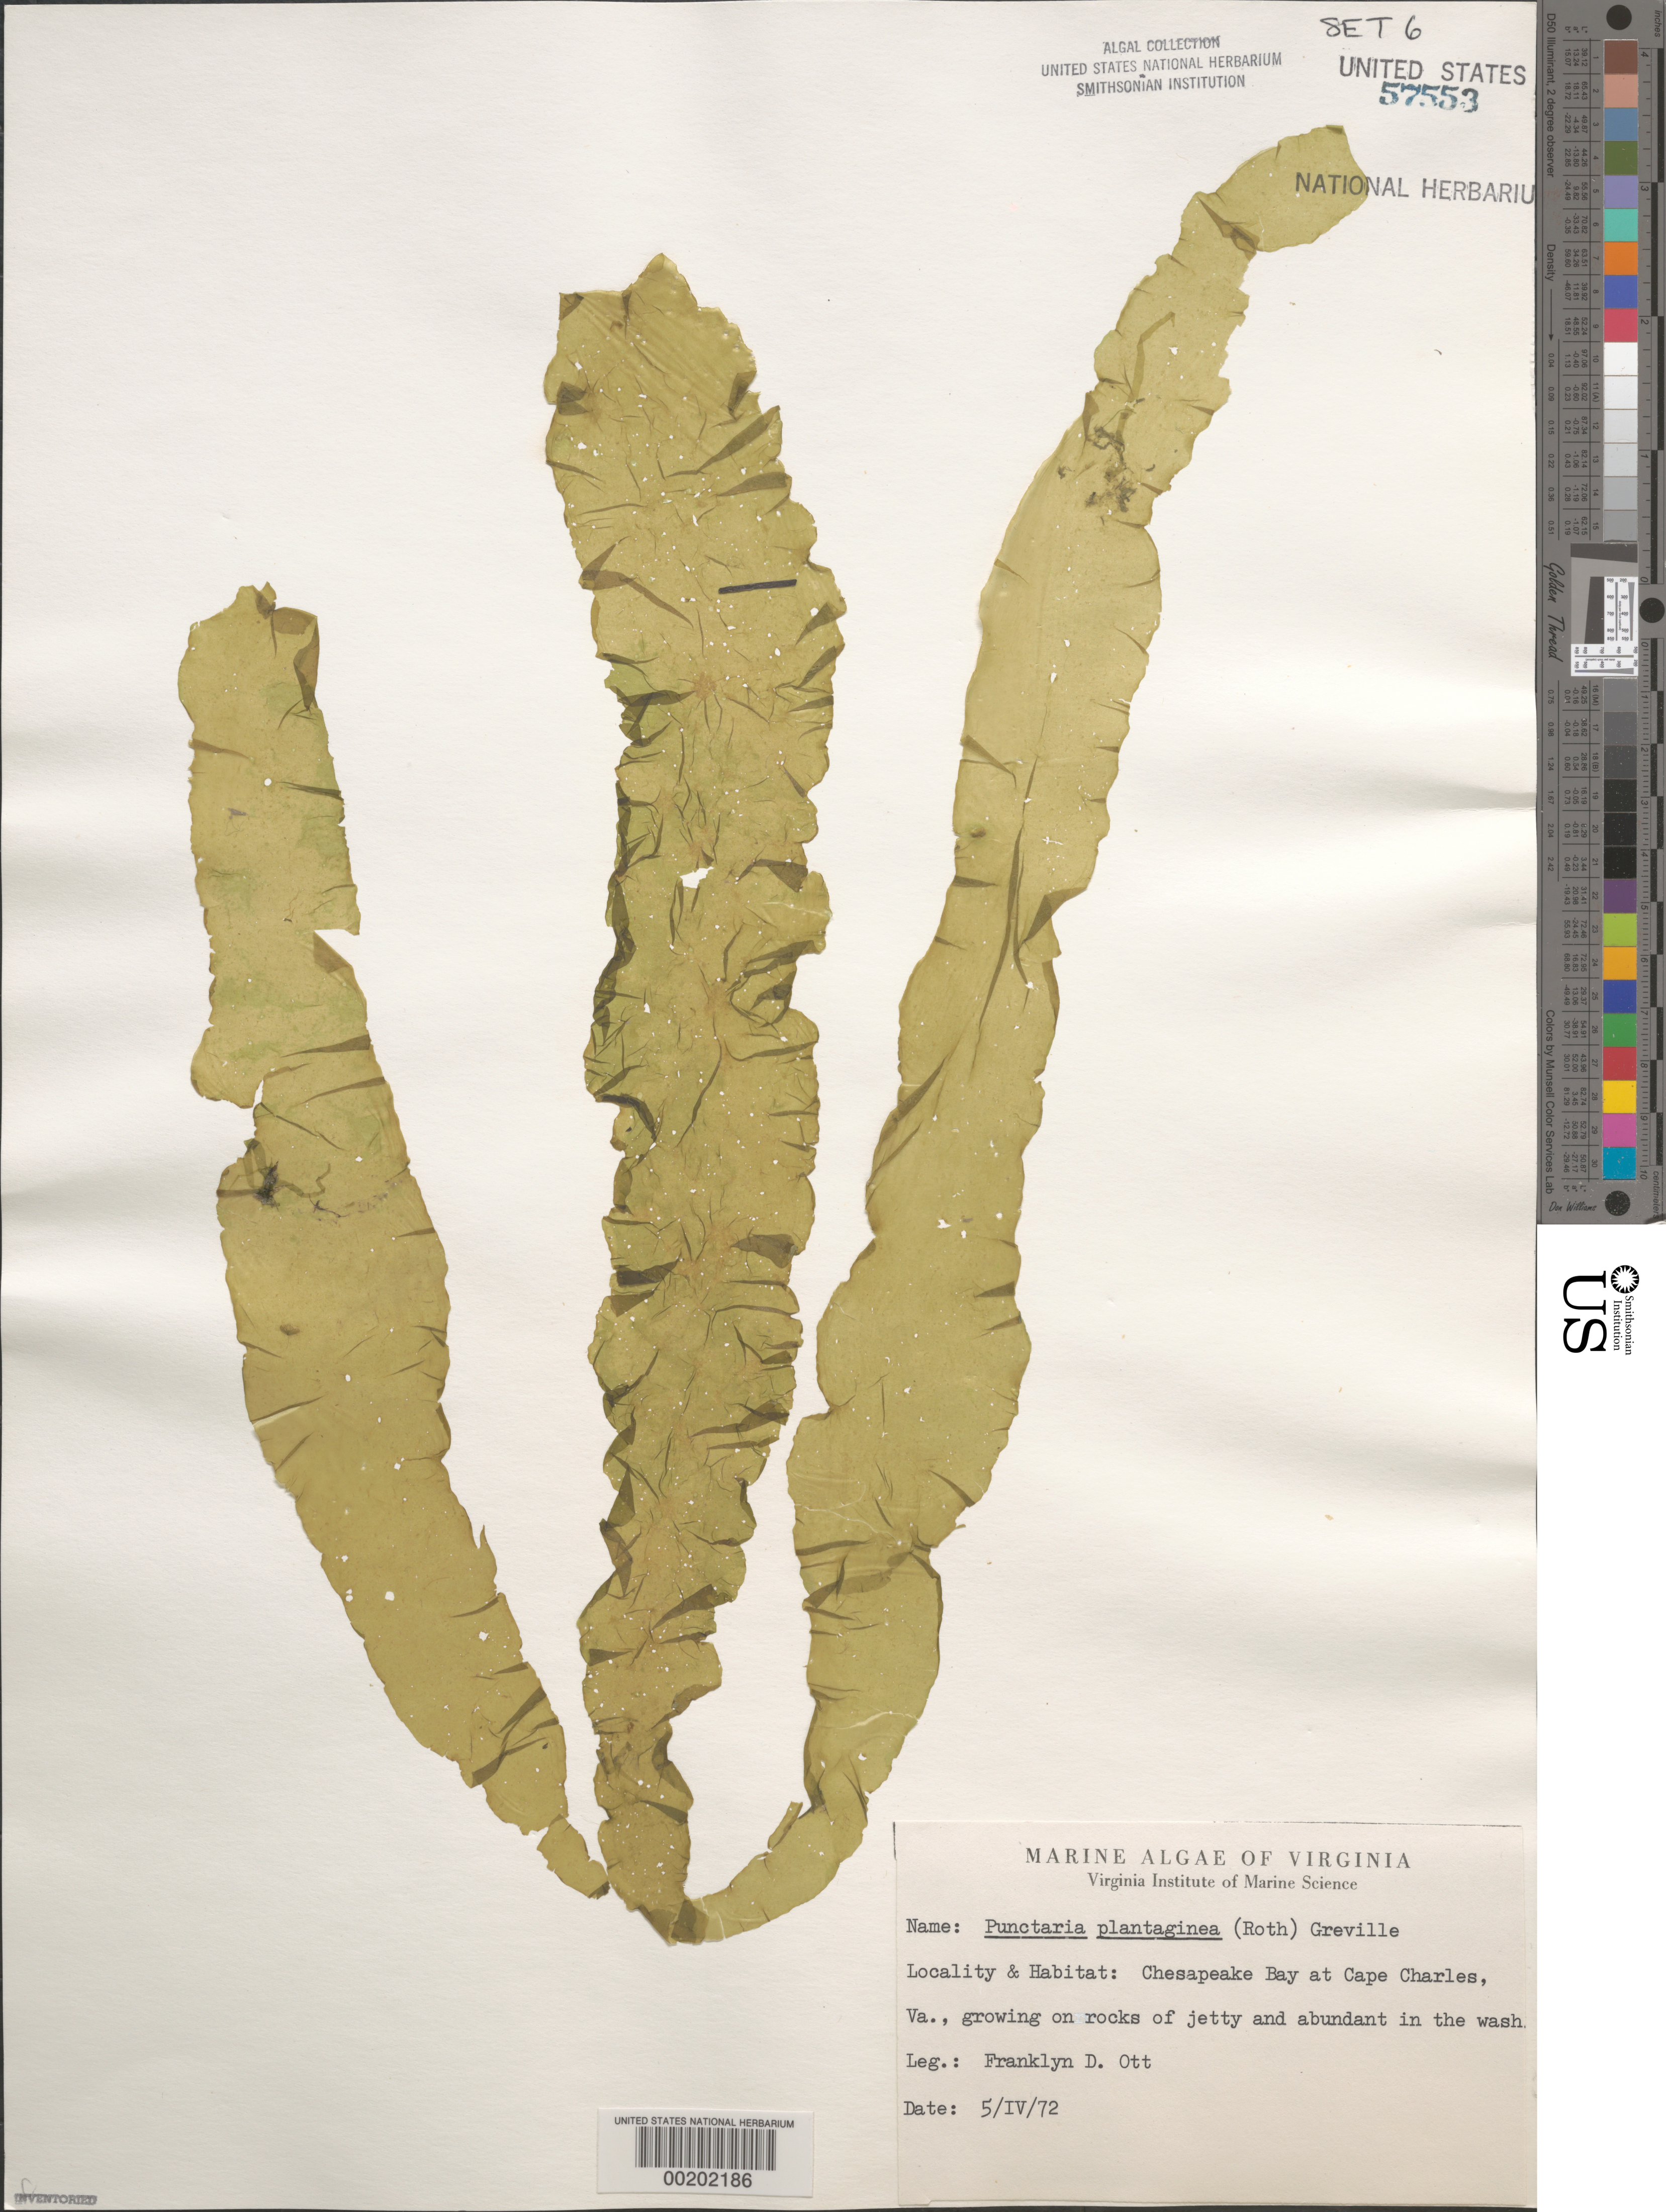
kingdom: Chromista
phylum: Ochrophyta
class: Phaeophyceae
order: Dictyosiphonales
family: Punctariaceae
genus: Punctaria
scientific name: Punctaria plantaginea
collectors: F. Ott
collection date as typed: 05 Apr 1972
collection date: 1972-04-05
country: United States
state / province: Virginia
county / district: Northampton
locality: Chesapeake Bay at Cape Charles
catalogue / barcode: US 57553